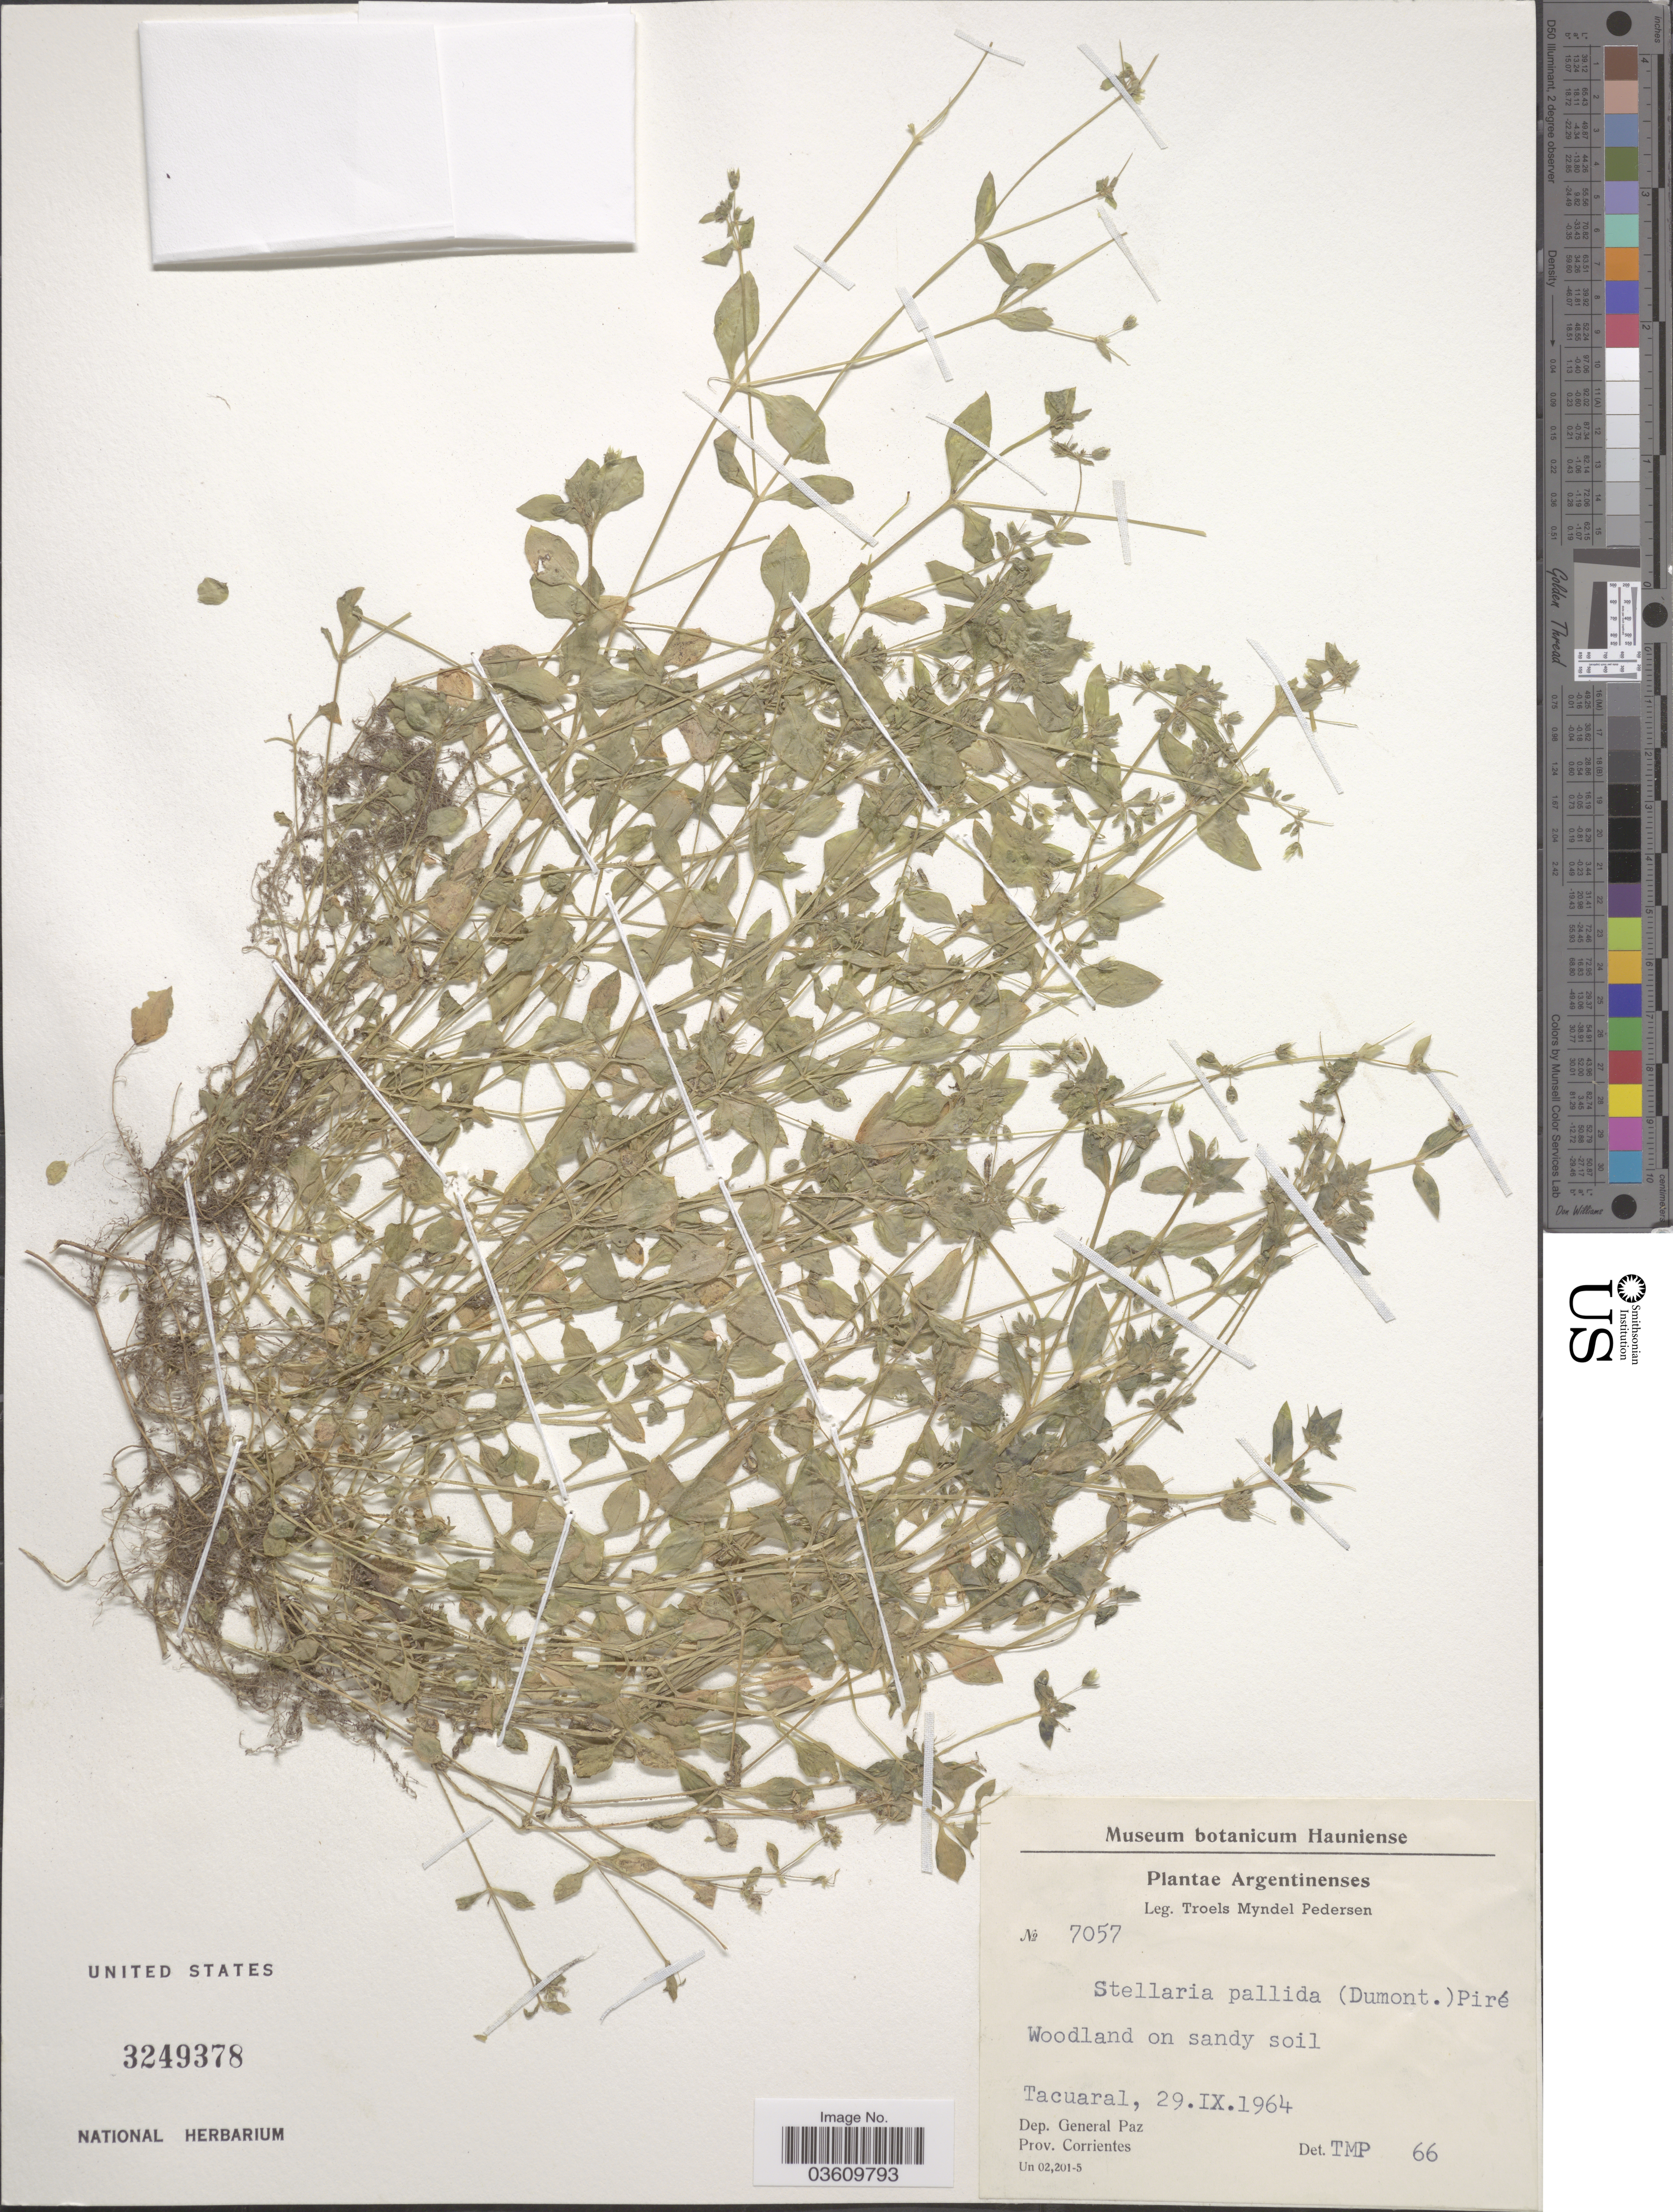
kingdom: Plantae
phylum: Tracheophyta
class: Magnoliopsida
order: Caryophyllales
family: Caryophyllaceae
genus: Stellaria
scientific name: Stellaria pallida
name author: (Dumort.) Crép.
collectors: T. Pederson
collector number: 7057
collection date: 1964-09-29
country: Argentina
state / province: Corrientes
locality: Tacuaral. Dep. General Paz.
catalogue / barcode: US 3249378